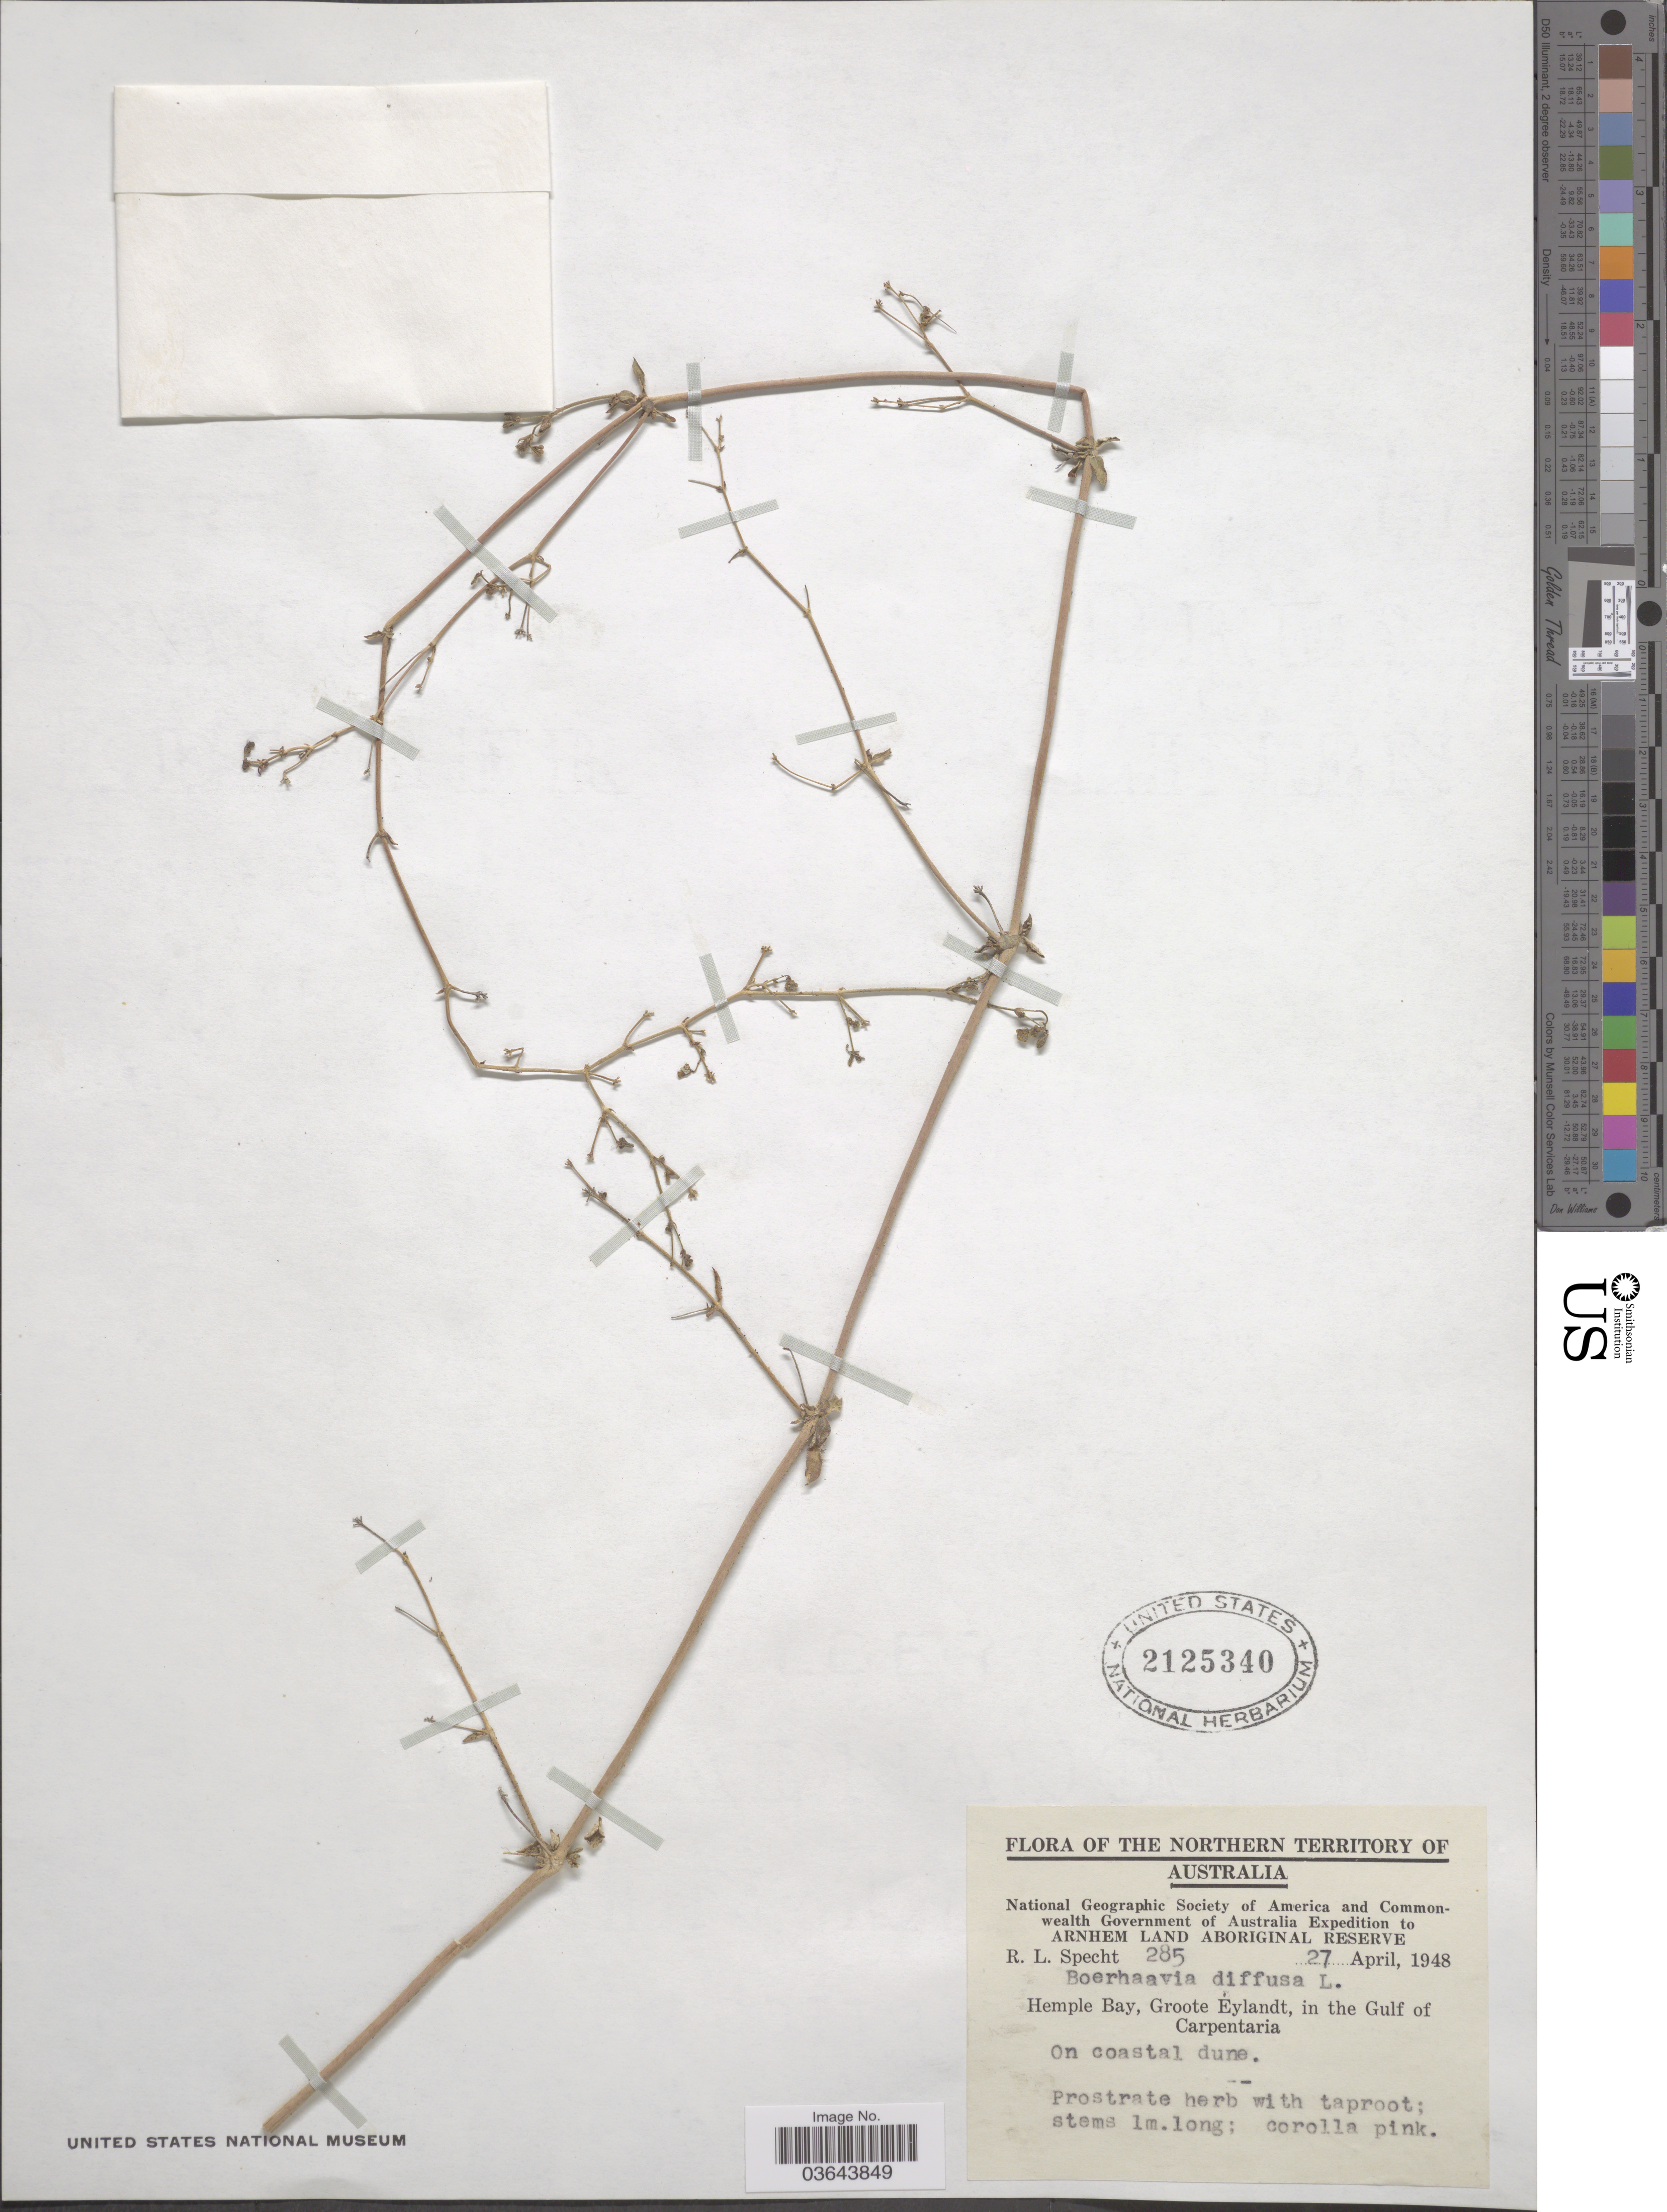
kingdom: Plantae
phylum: Tracheophyta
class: Magnoliopsida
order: Caryophyllales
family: Nyctaginaceae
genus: Boerhavia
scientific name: Boerhavia diffusa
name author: L.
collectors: R. L. Specht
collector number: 285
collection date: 1948-04-27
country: Australia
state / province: Northern Territory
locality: Arnhem Land Aboriginal Reserve. Hemple Bay, Groote Eylandt, in the Gulf of Carpentaria.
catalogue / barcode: US 2125340